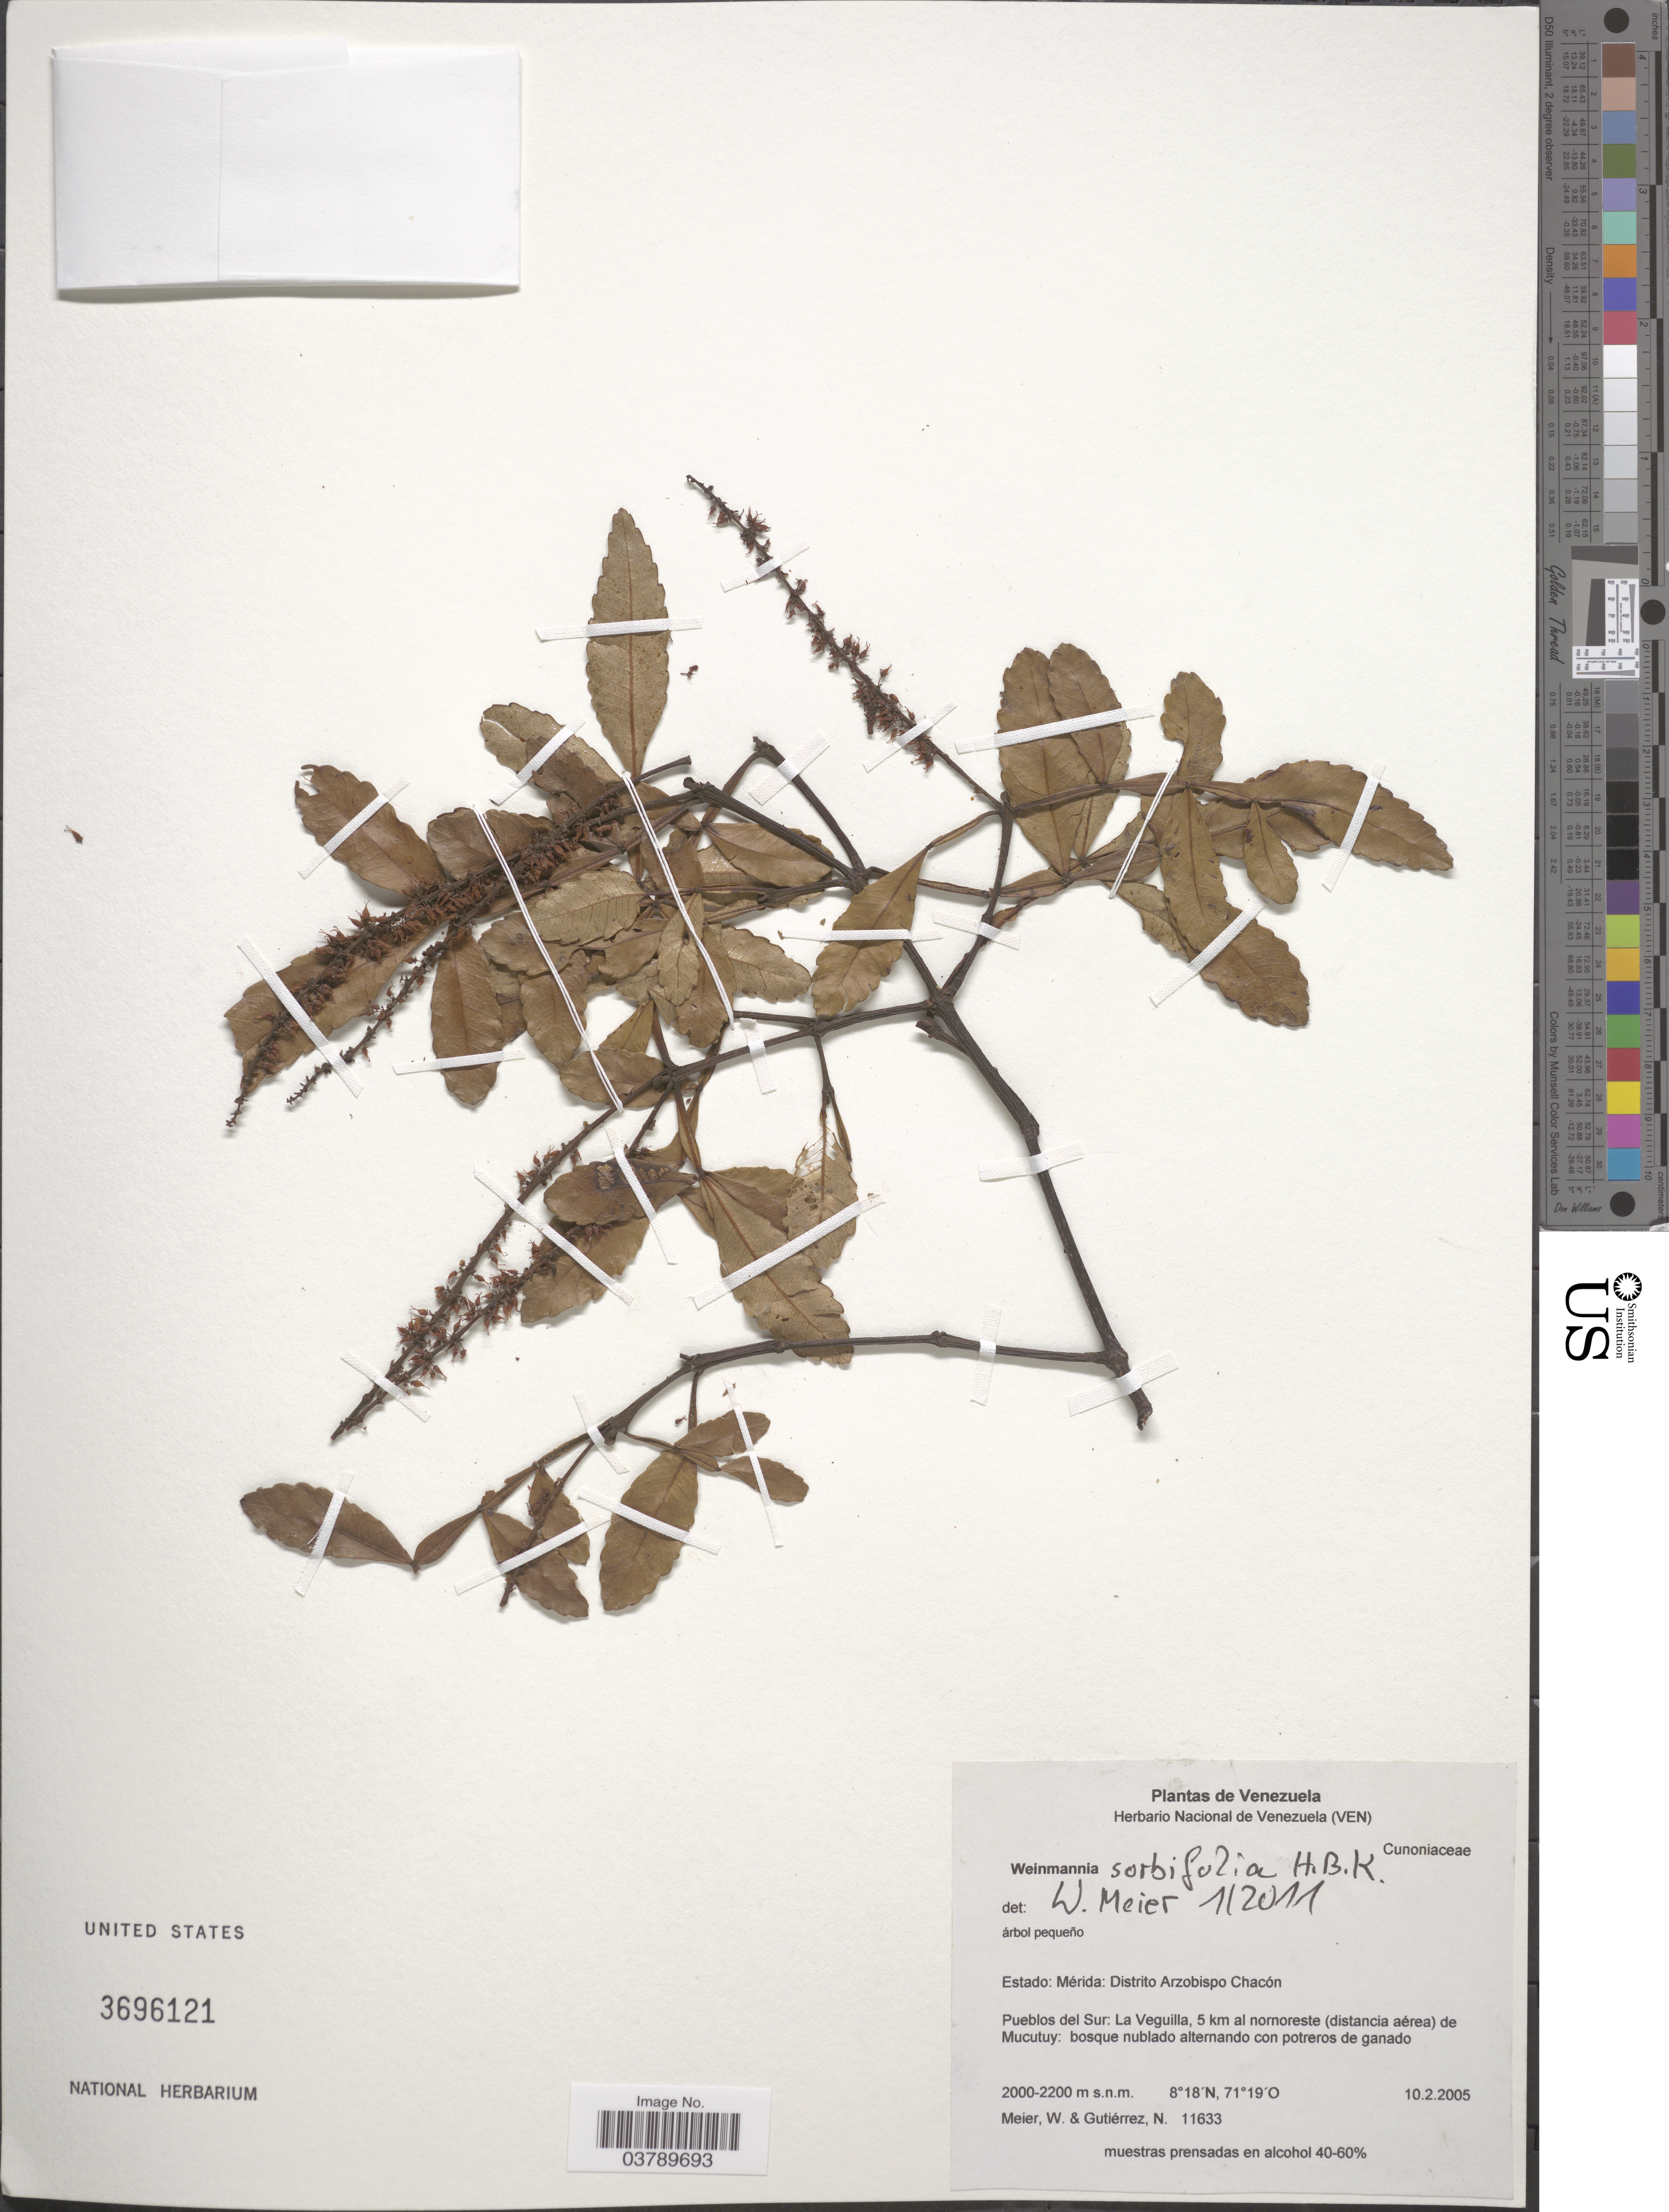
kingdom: Plantae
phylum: Tracheophyta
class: Magnoliopsida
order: Oxalidales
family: Cunoniaceae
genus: Weinmannia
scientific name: Weinmannia sorbifolia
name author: Kunth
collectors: W. Meier & N. Gutierrez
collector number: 11633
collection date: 2005-02-10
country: Venezuela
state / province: Merida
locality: Distrito Arzobispo Chacón. Pueblos del Sur: La Veguilla, 5 km al nornoreste (distancia aérea) de Mucutuy.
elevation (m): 2000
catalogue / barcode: US 3696121